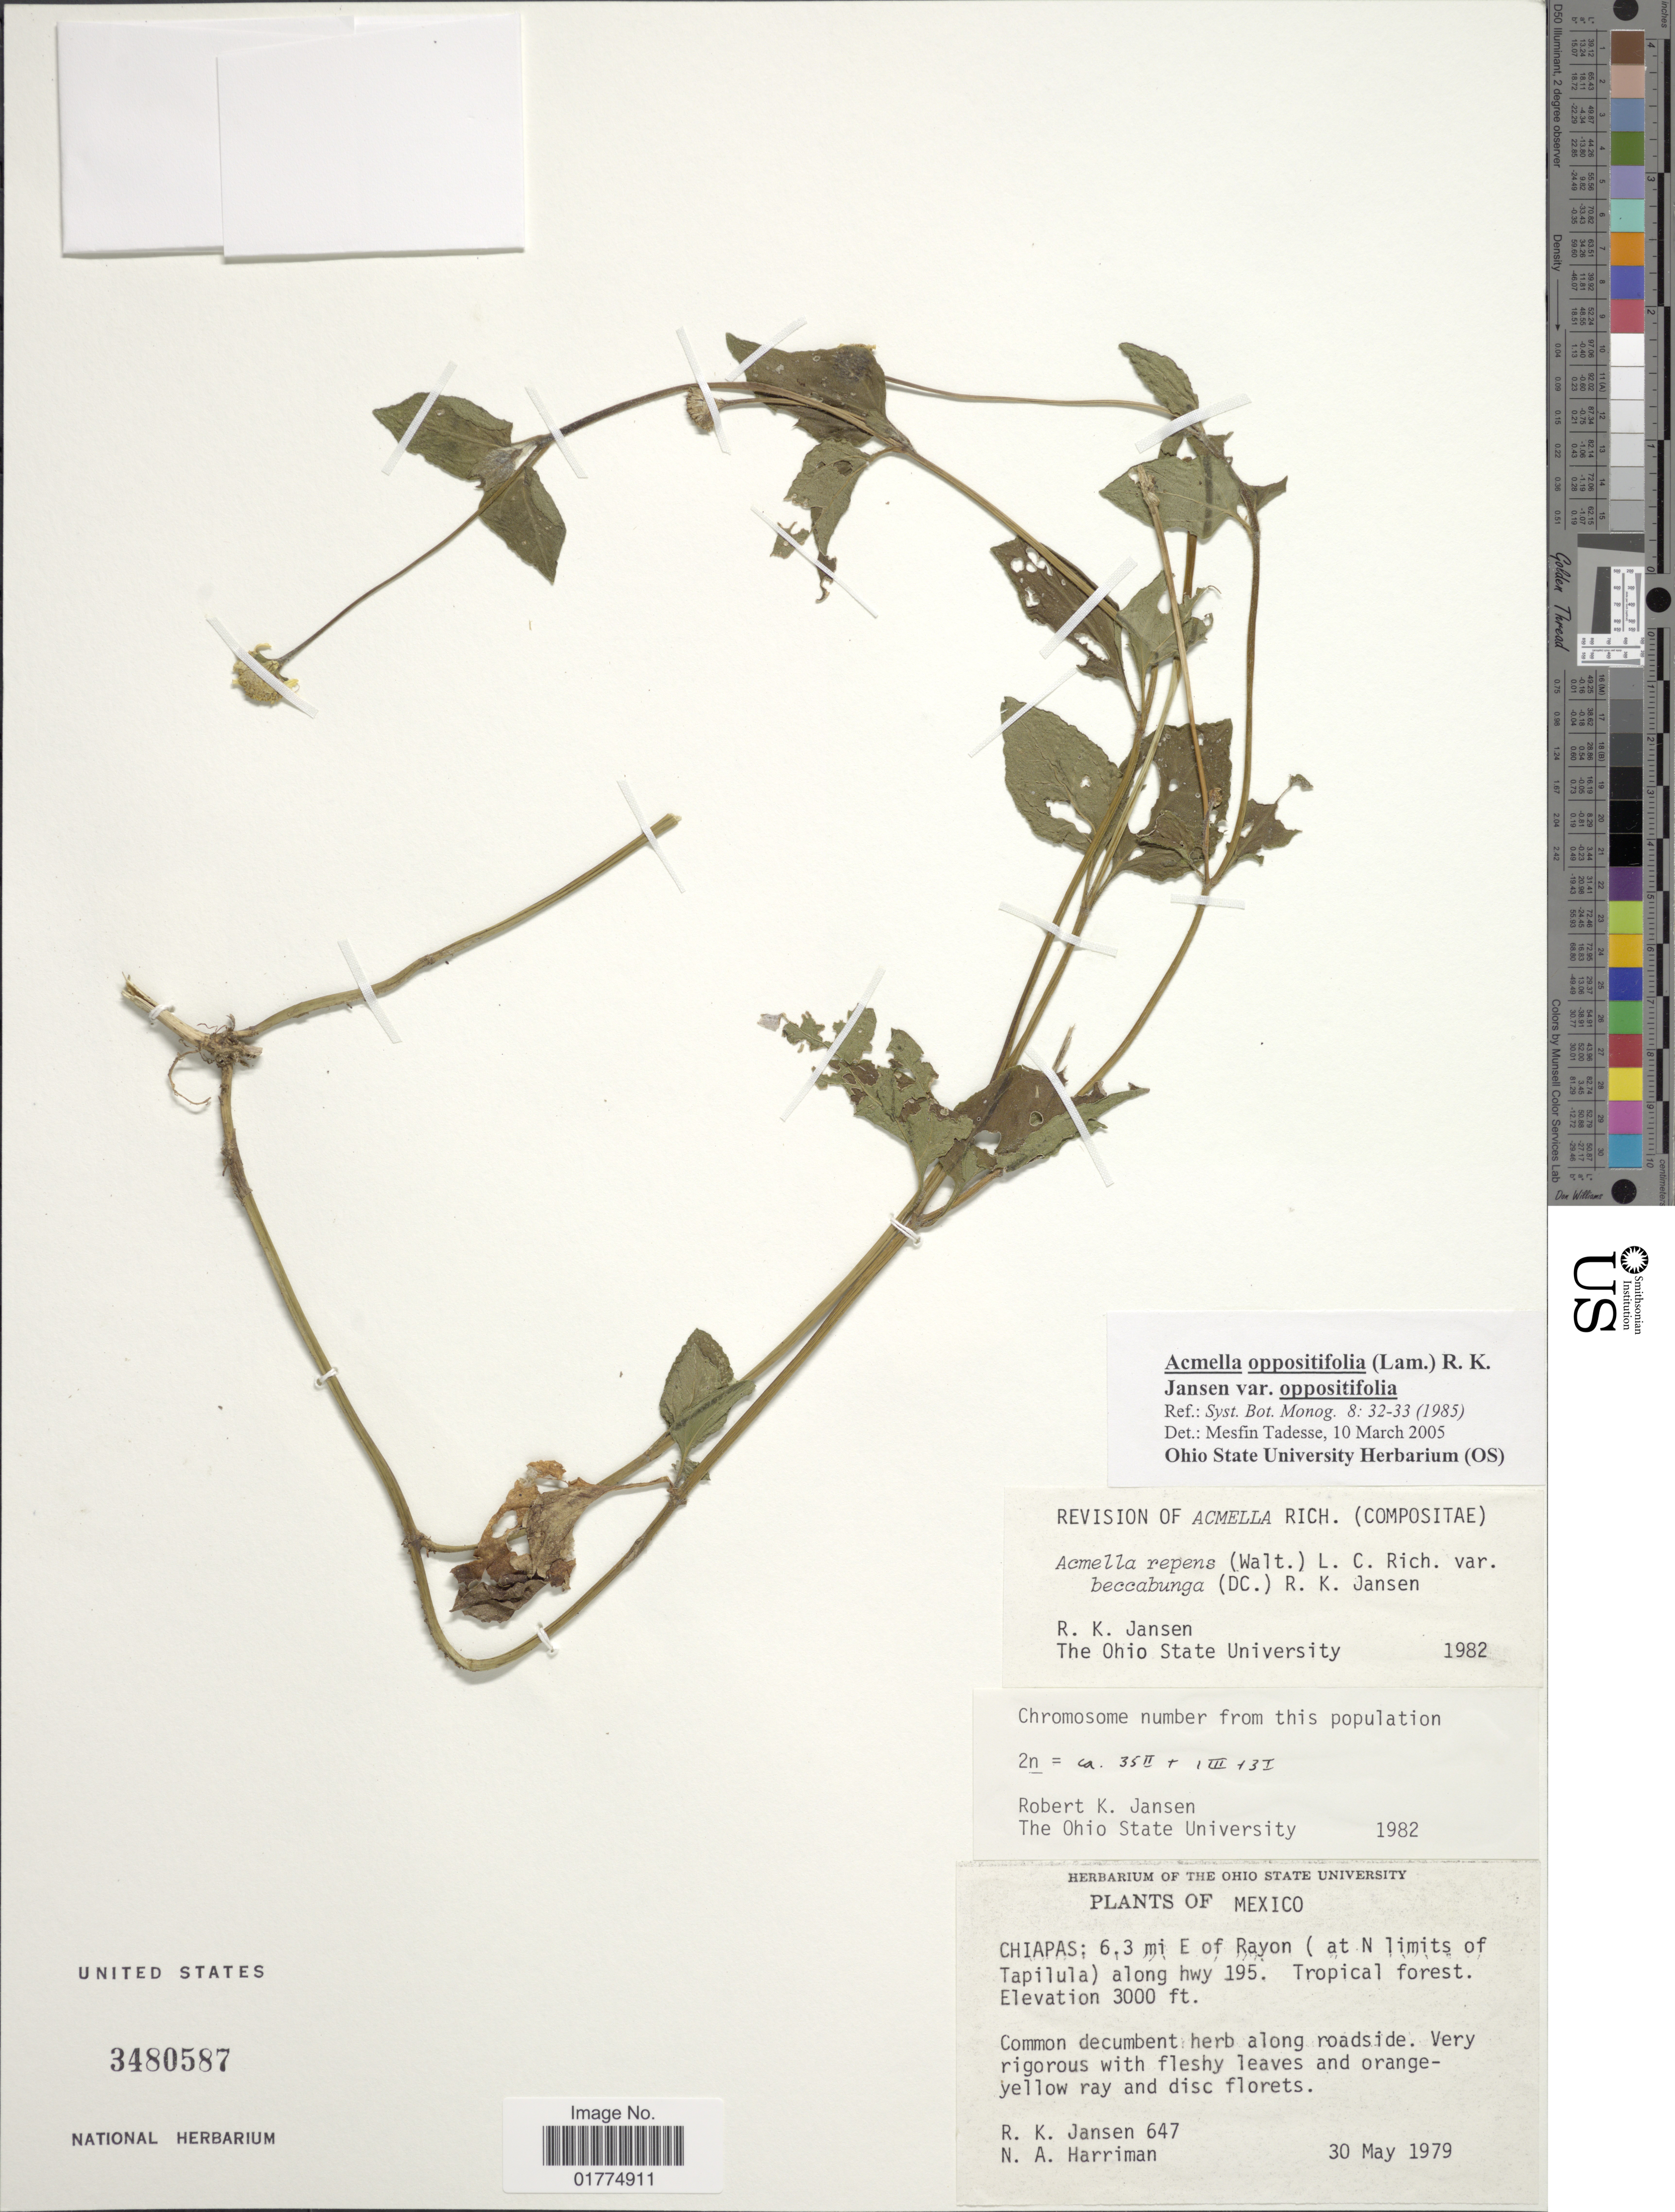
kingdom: Plantae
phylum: Tracheophyta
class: Magnoliopsida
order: Asterales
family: Asteraceae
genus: Acmella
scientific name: Acmella repens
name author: (Walter) Rich.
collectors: R. K. Jansen & N. A. Harriman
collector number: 647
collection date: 1979-05-30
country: Mexico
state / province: Chiapas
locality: Chiapas: 6.3 mi E of Rayon (at N limits of Tapilula) along hwy 195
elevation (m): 914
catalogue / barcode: US 3480587